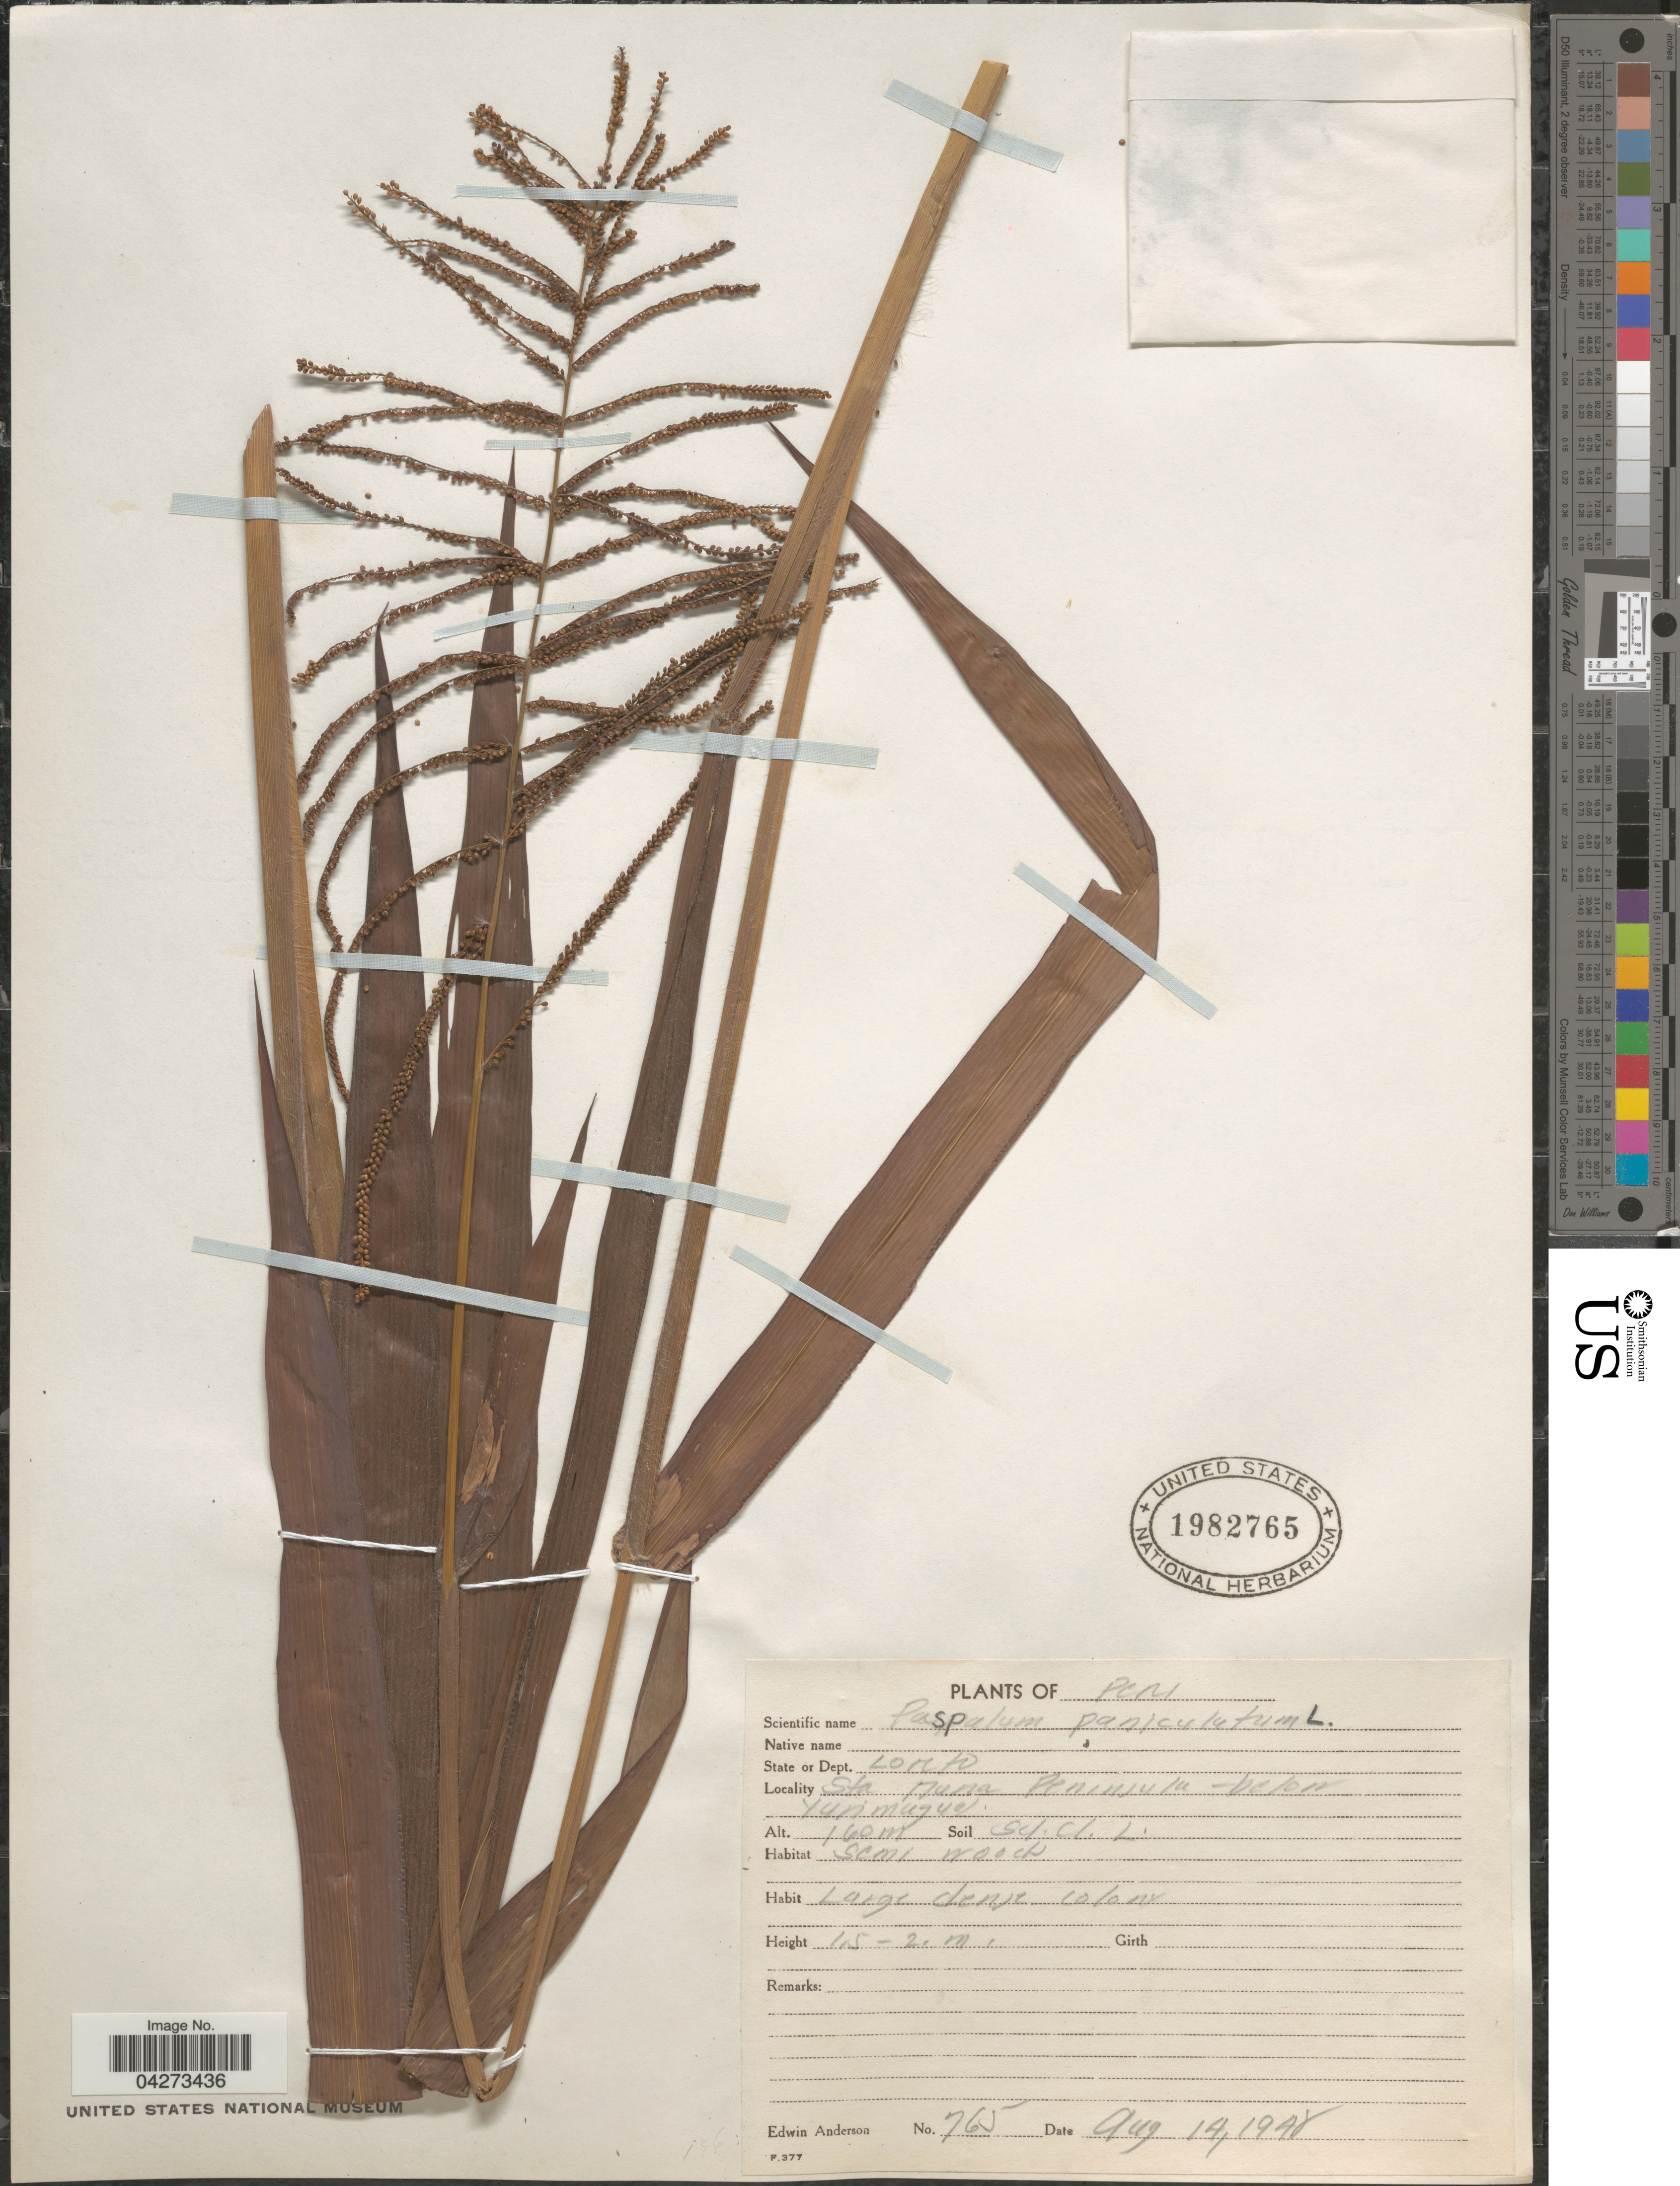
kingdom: Plantae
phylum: Tracheophyta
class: Liliopsida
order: Poales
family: Poaceae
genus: Paspalum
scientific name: Paspalum paniculatum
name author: L.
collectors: E. Anderson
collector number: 765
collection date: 1948-08-14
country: Peru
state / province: Loreto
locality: State or Dept. Loreto. Sta. Maria Peninsula- below Yurimaguas.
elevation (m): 160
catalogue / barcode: US 1982765